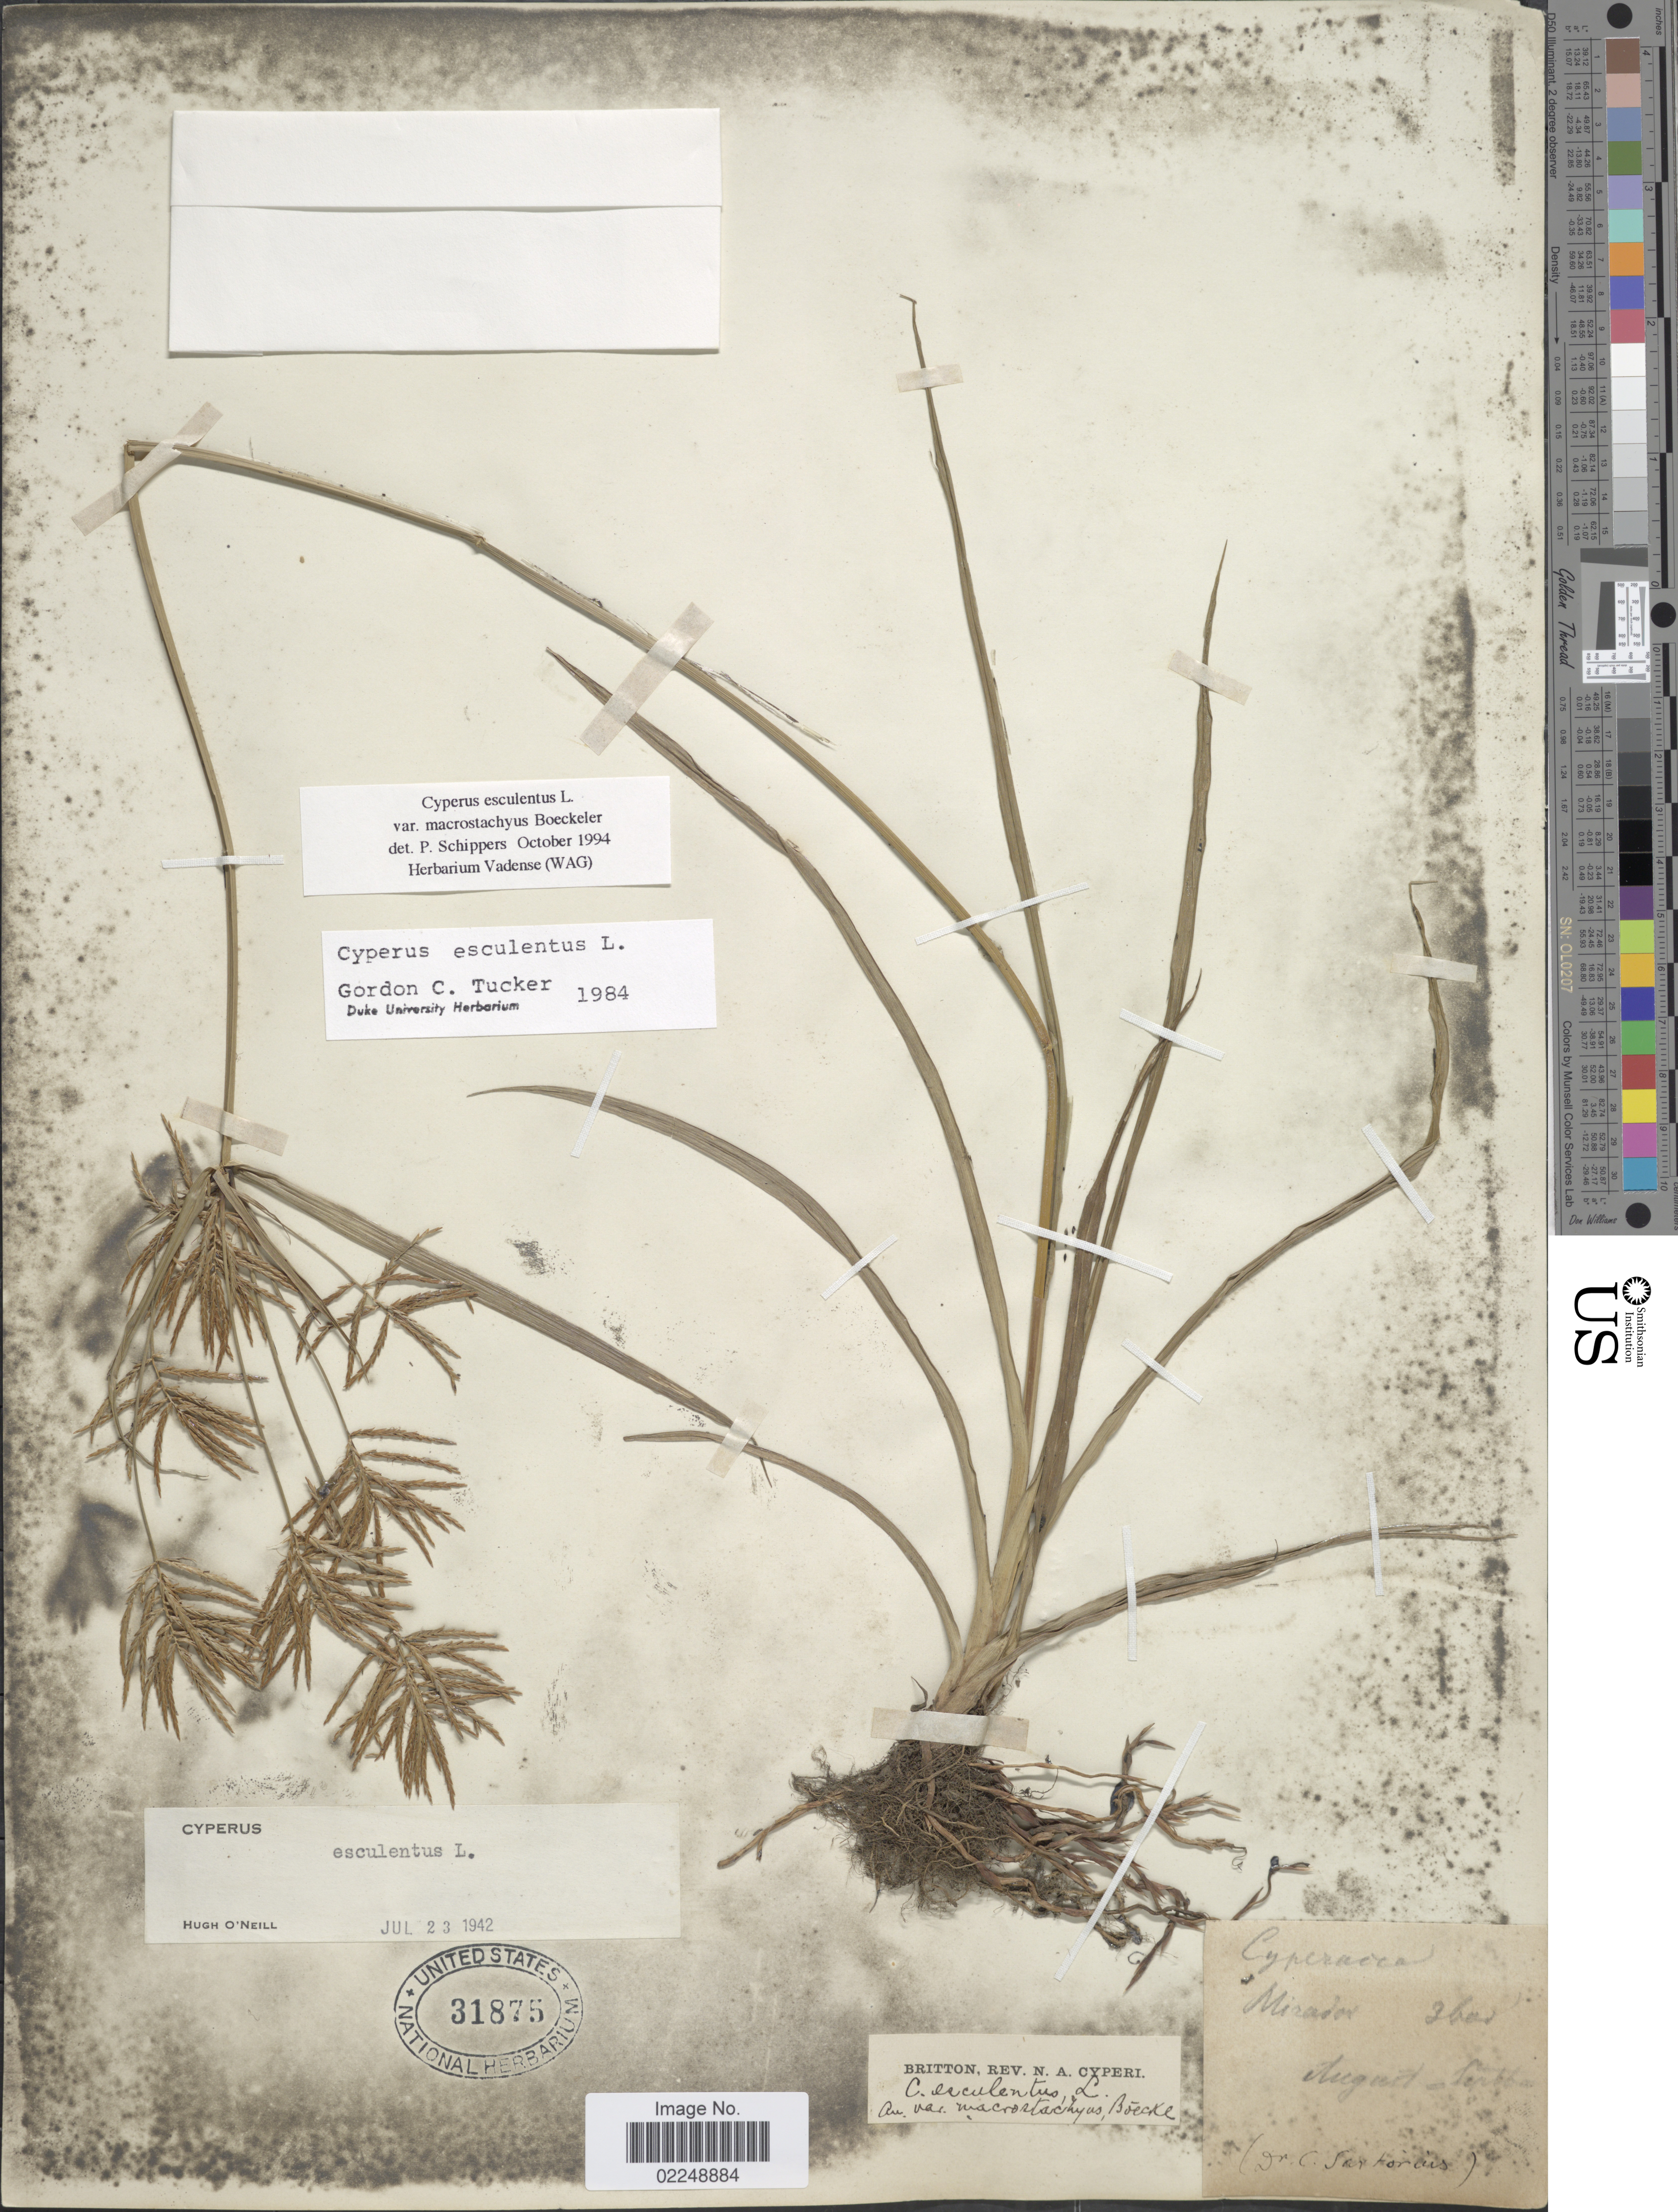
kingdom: Plantae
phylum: Tracheophyta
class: Liliopsida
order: Poales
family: Cyperaceae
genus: Cyperus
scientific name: Cyperus esculentus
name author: L.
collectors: C. Sartorius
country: Mexico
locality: Mirador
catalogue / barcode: US 31875